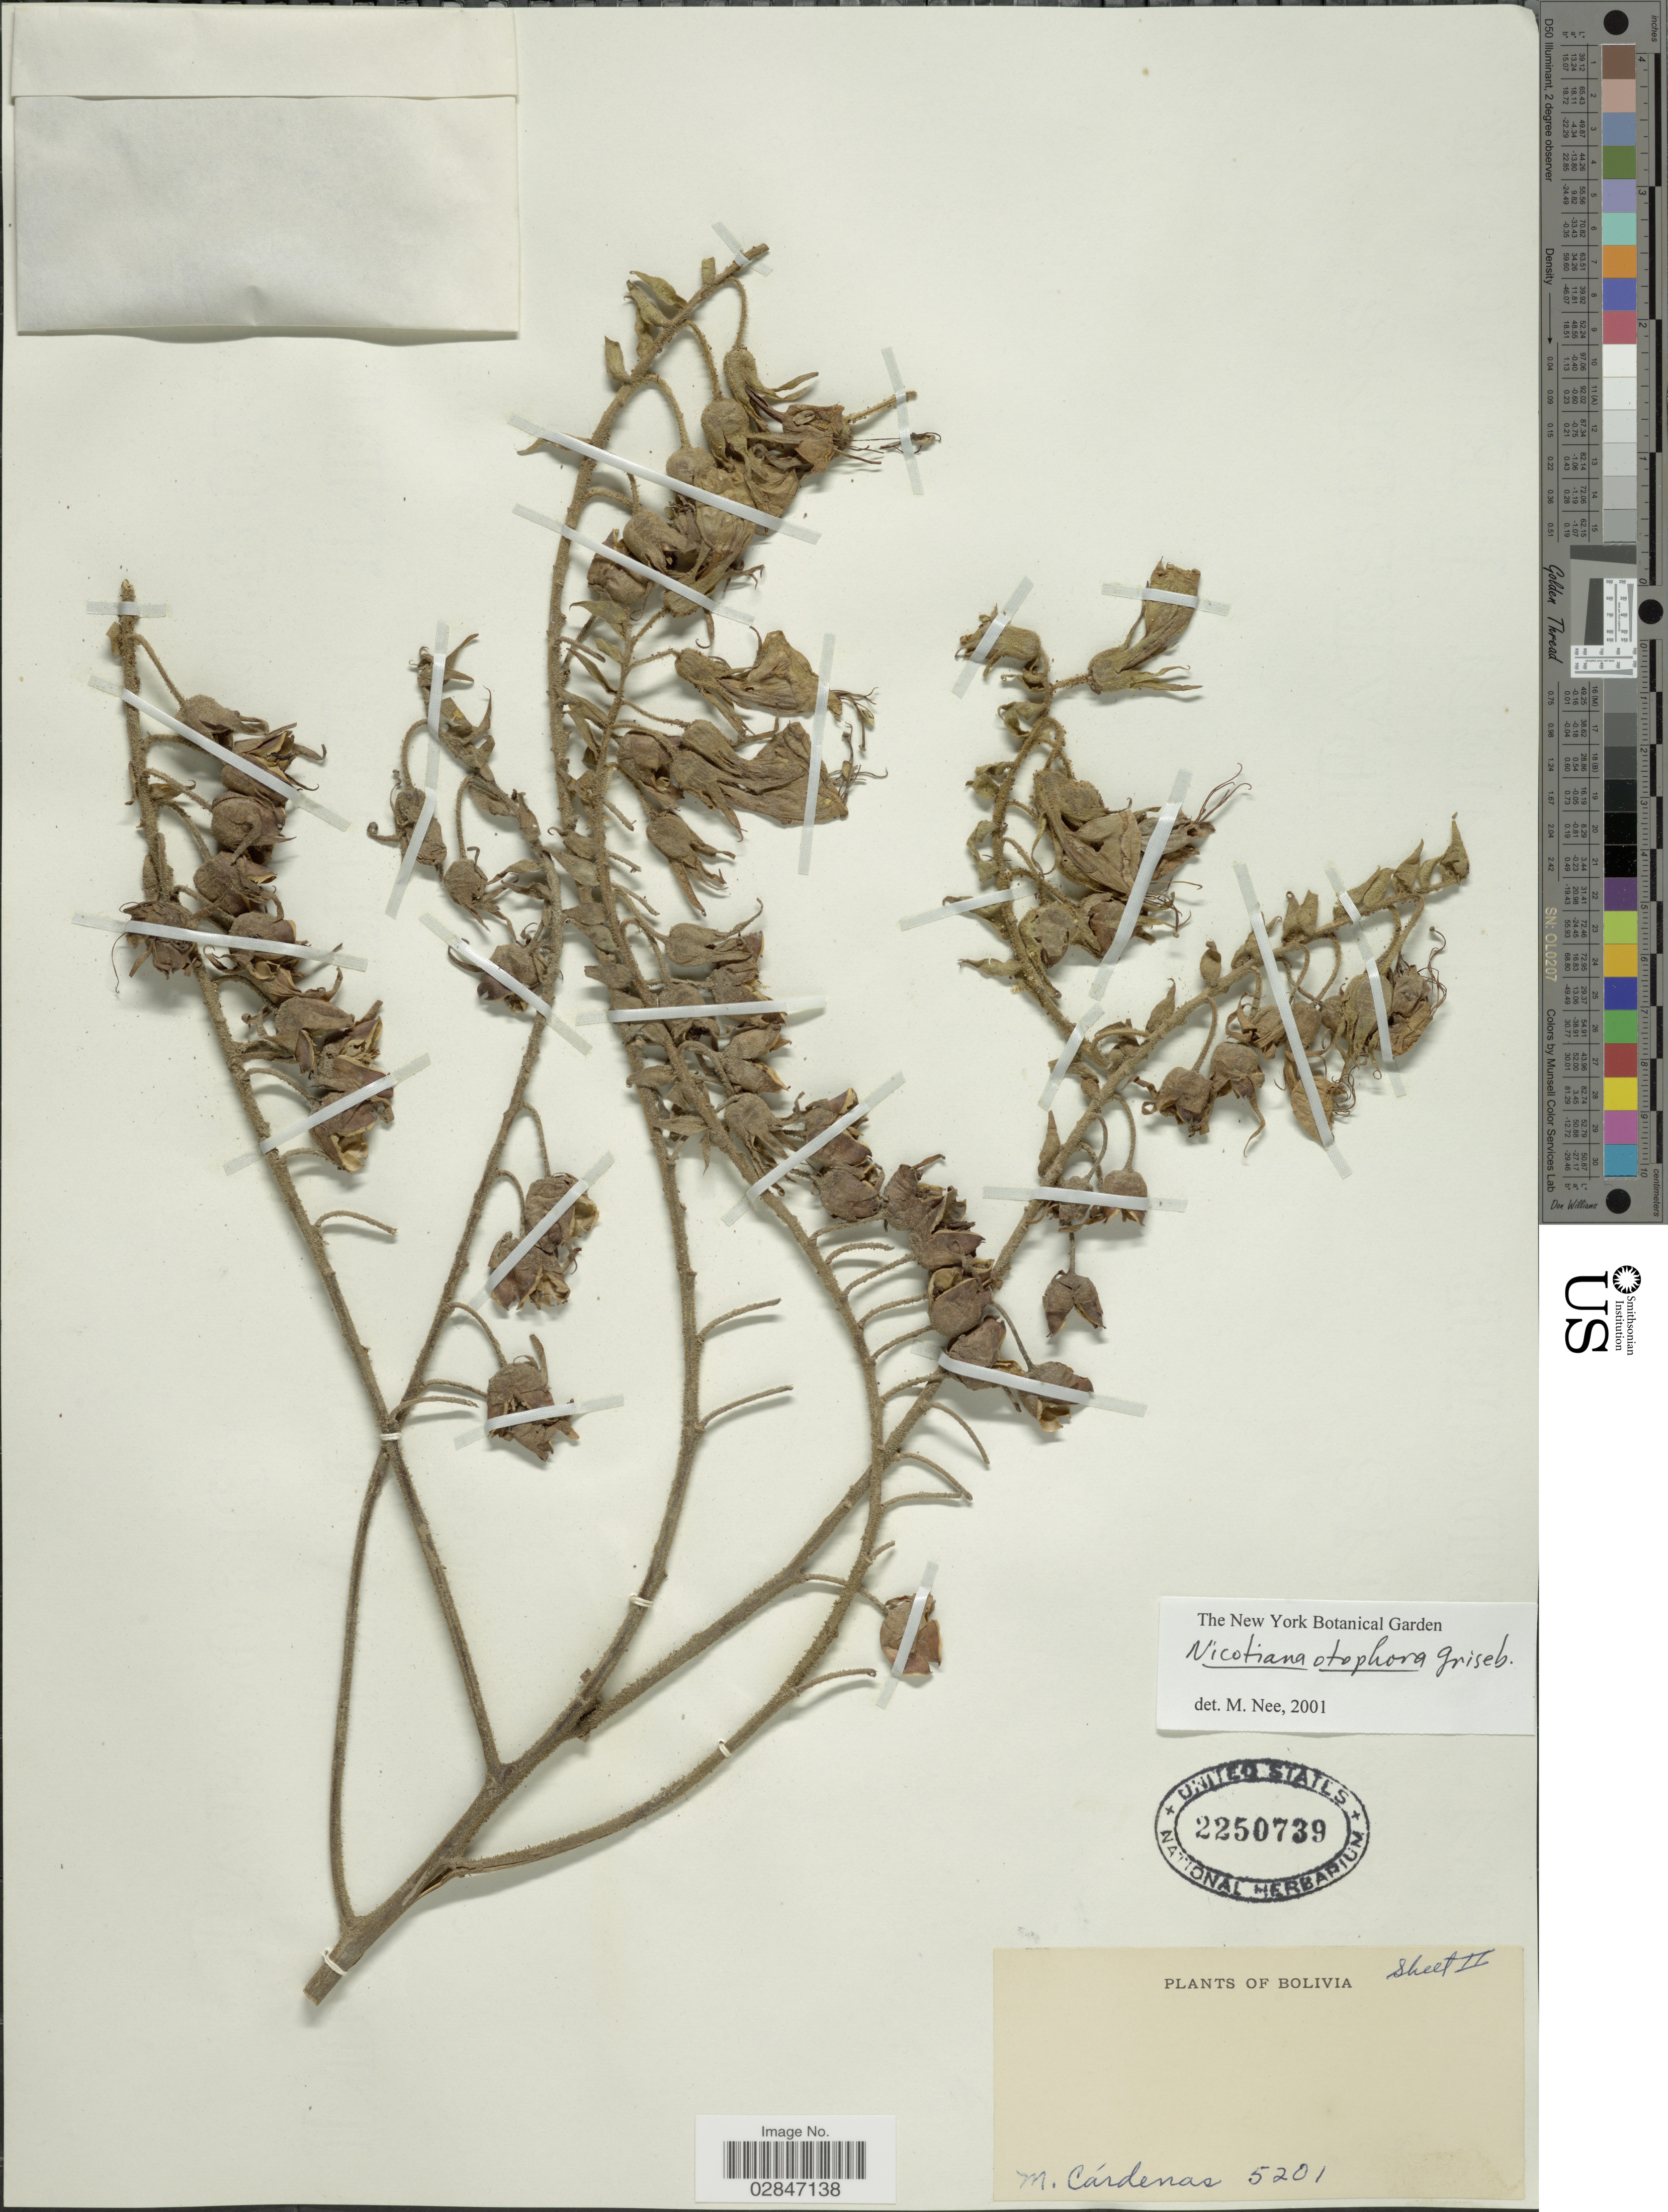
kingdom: Plantae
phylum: Tracheophyta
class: Magnoliopsida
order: Solanales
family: Solanaceae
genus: Nicotiana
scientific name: Nicotiana otophora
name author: Griseb.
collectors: M. Cárdenas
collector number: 5201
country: Bolivia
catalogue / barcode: US 2250739